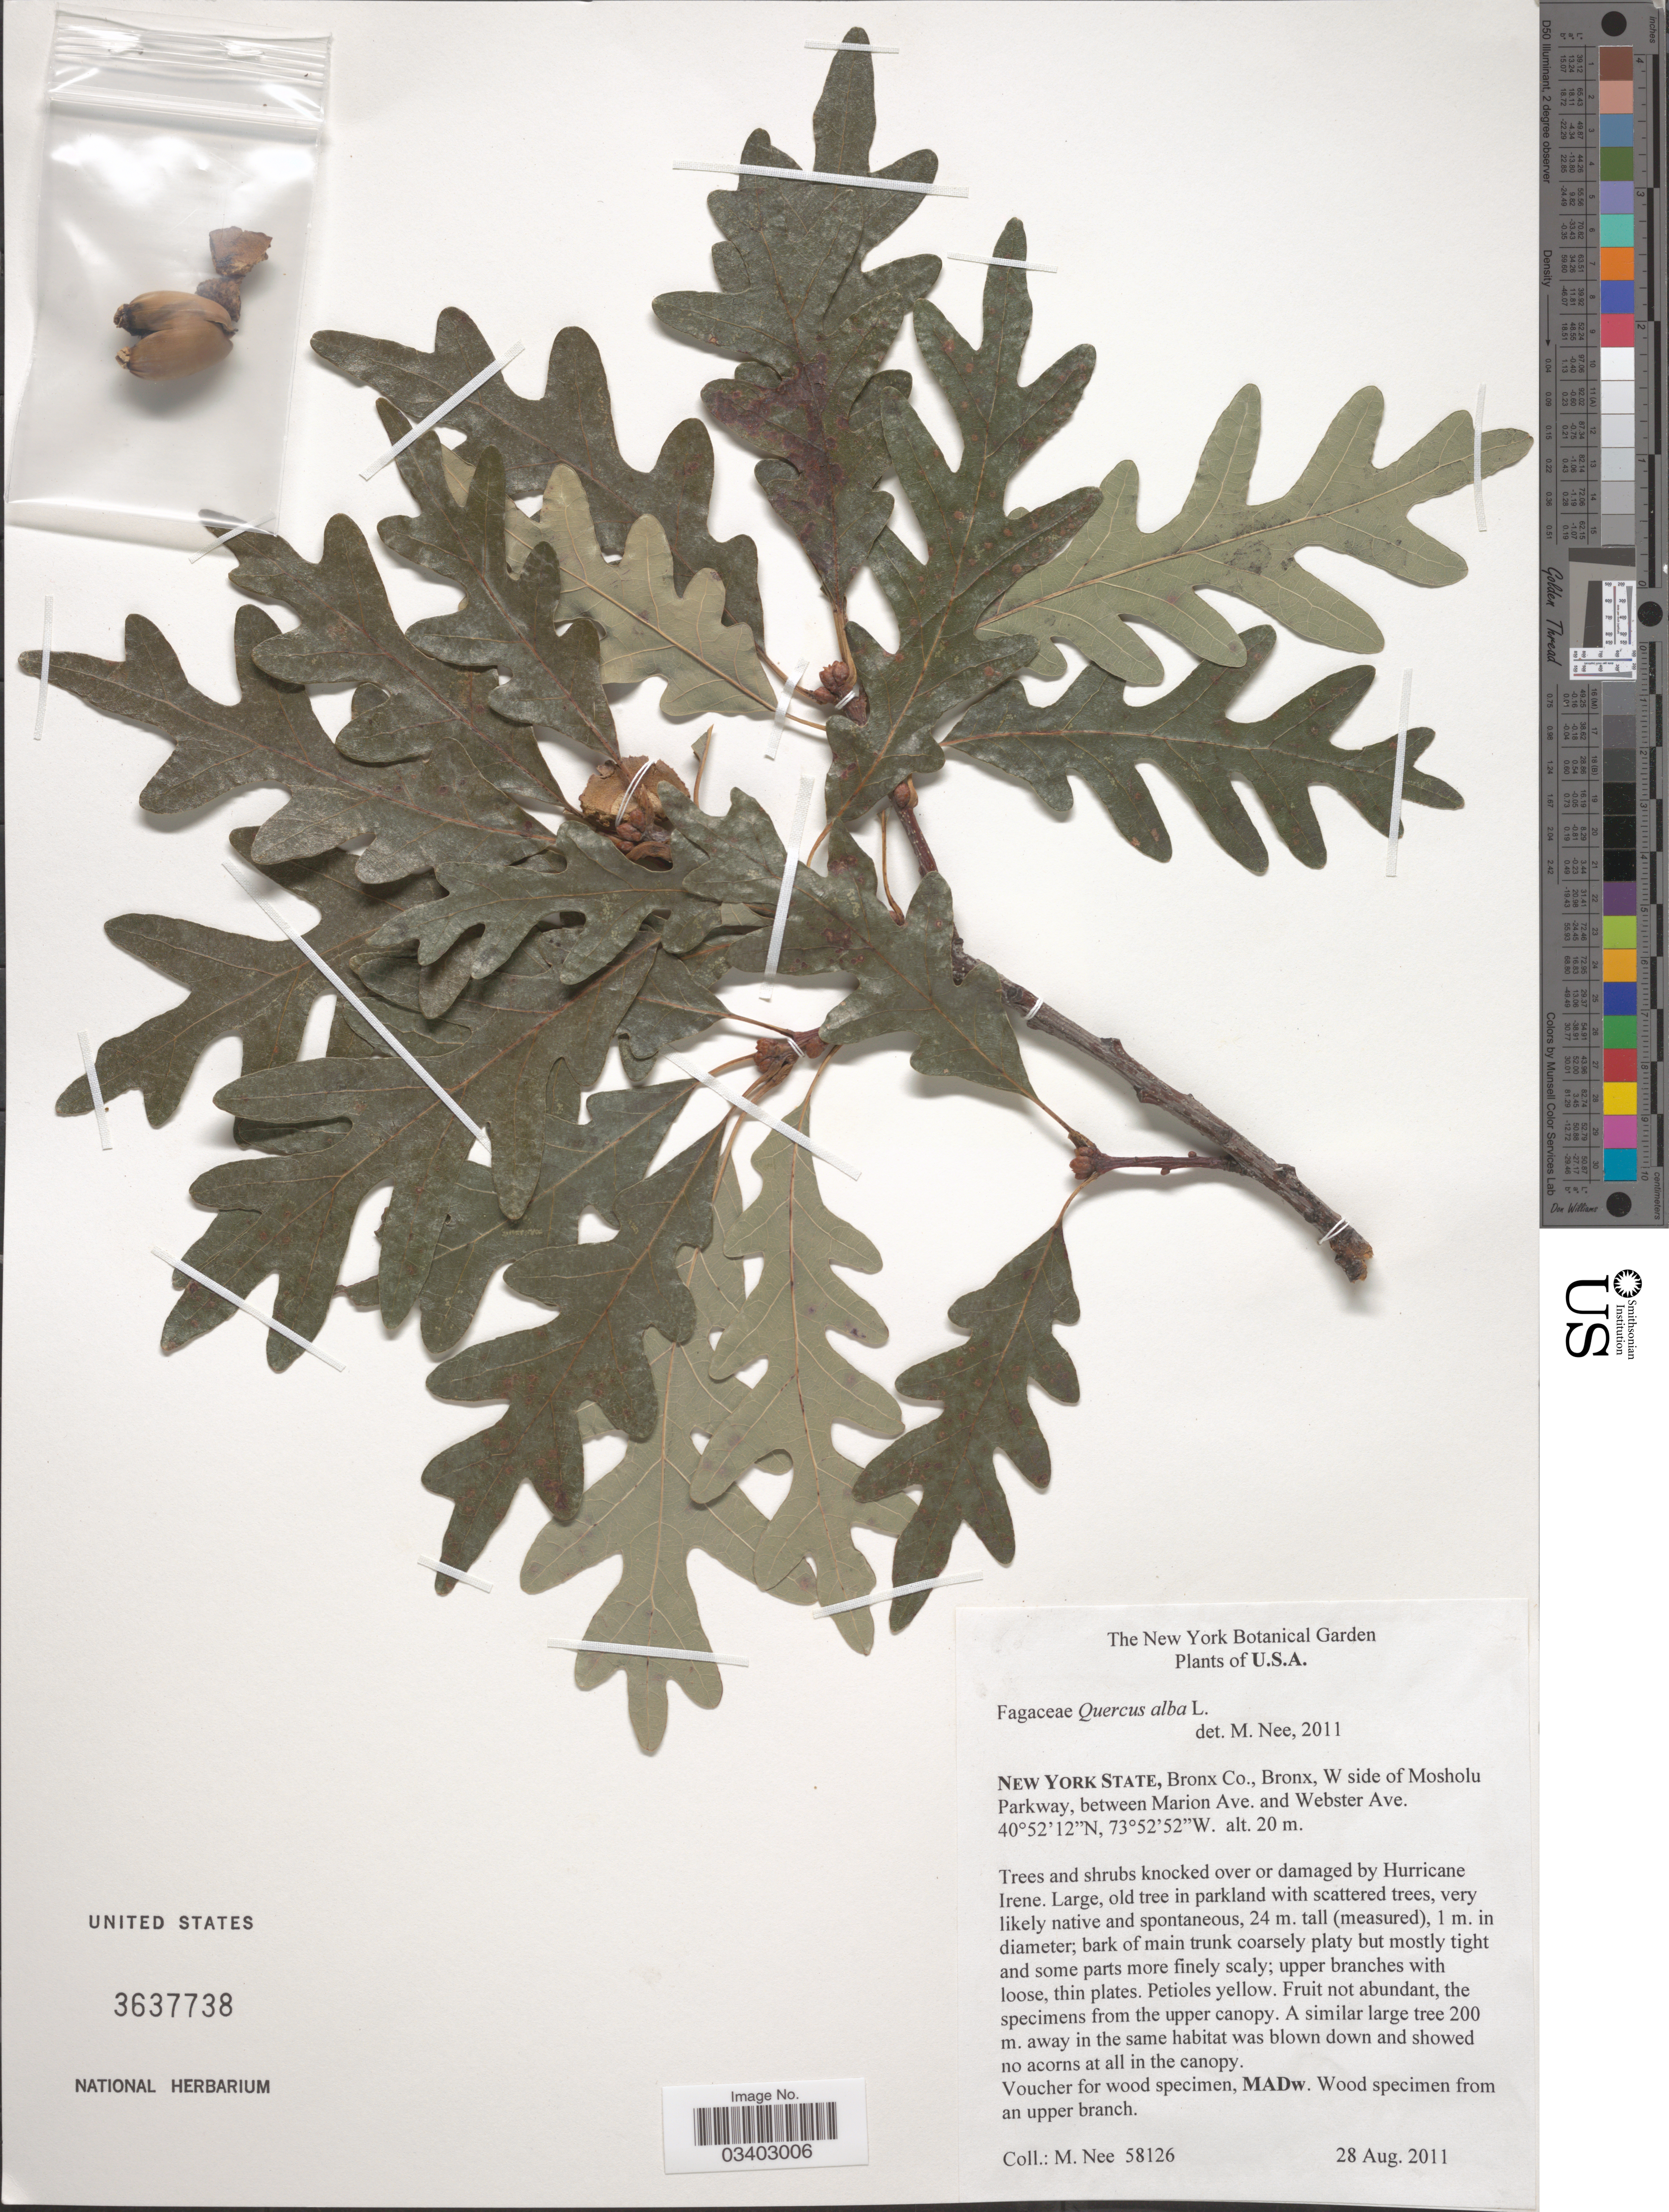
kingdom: Plantae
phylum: Tracheophyta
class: Magnoliopsida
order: Fagales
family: Fagaceae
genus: Quercus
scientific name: Quercus alba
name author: L.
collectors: M. Nee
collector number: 58126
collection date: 2011-08-28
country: United States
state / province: New York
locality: Bronx Co., Bronx, W side of Mosholu Parkway, between Marion Ave. and Webster Ave.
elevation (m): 20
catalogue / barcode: US 3637738